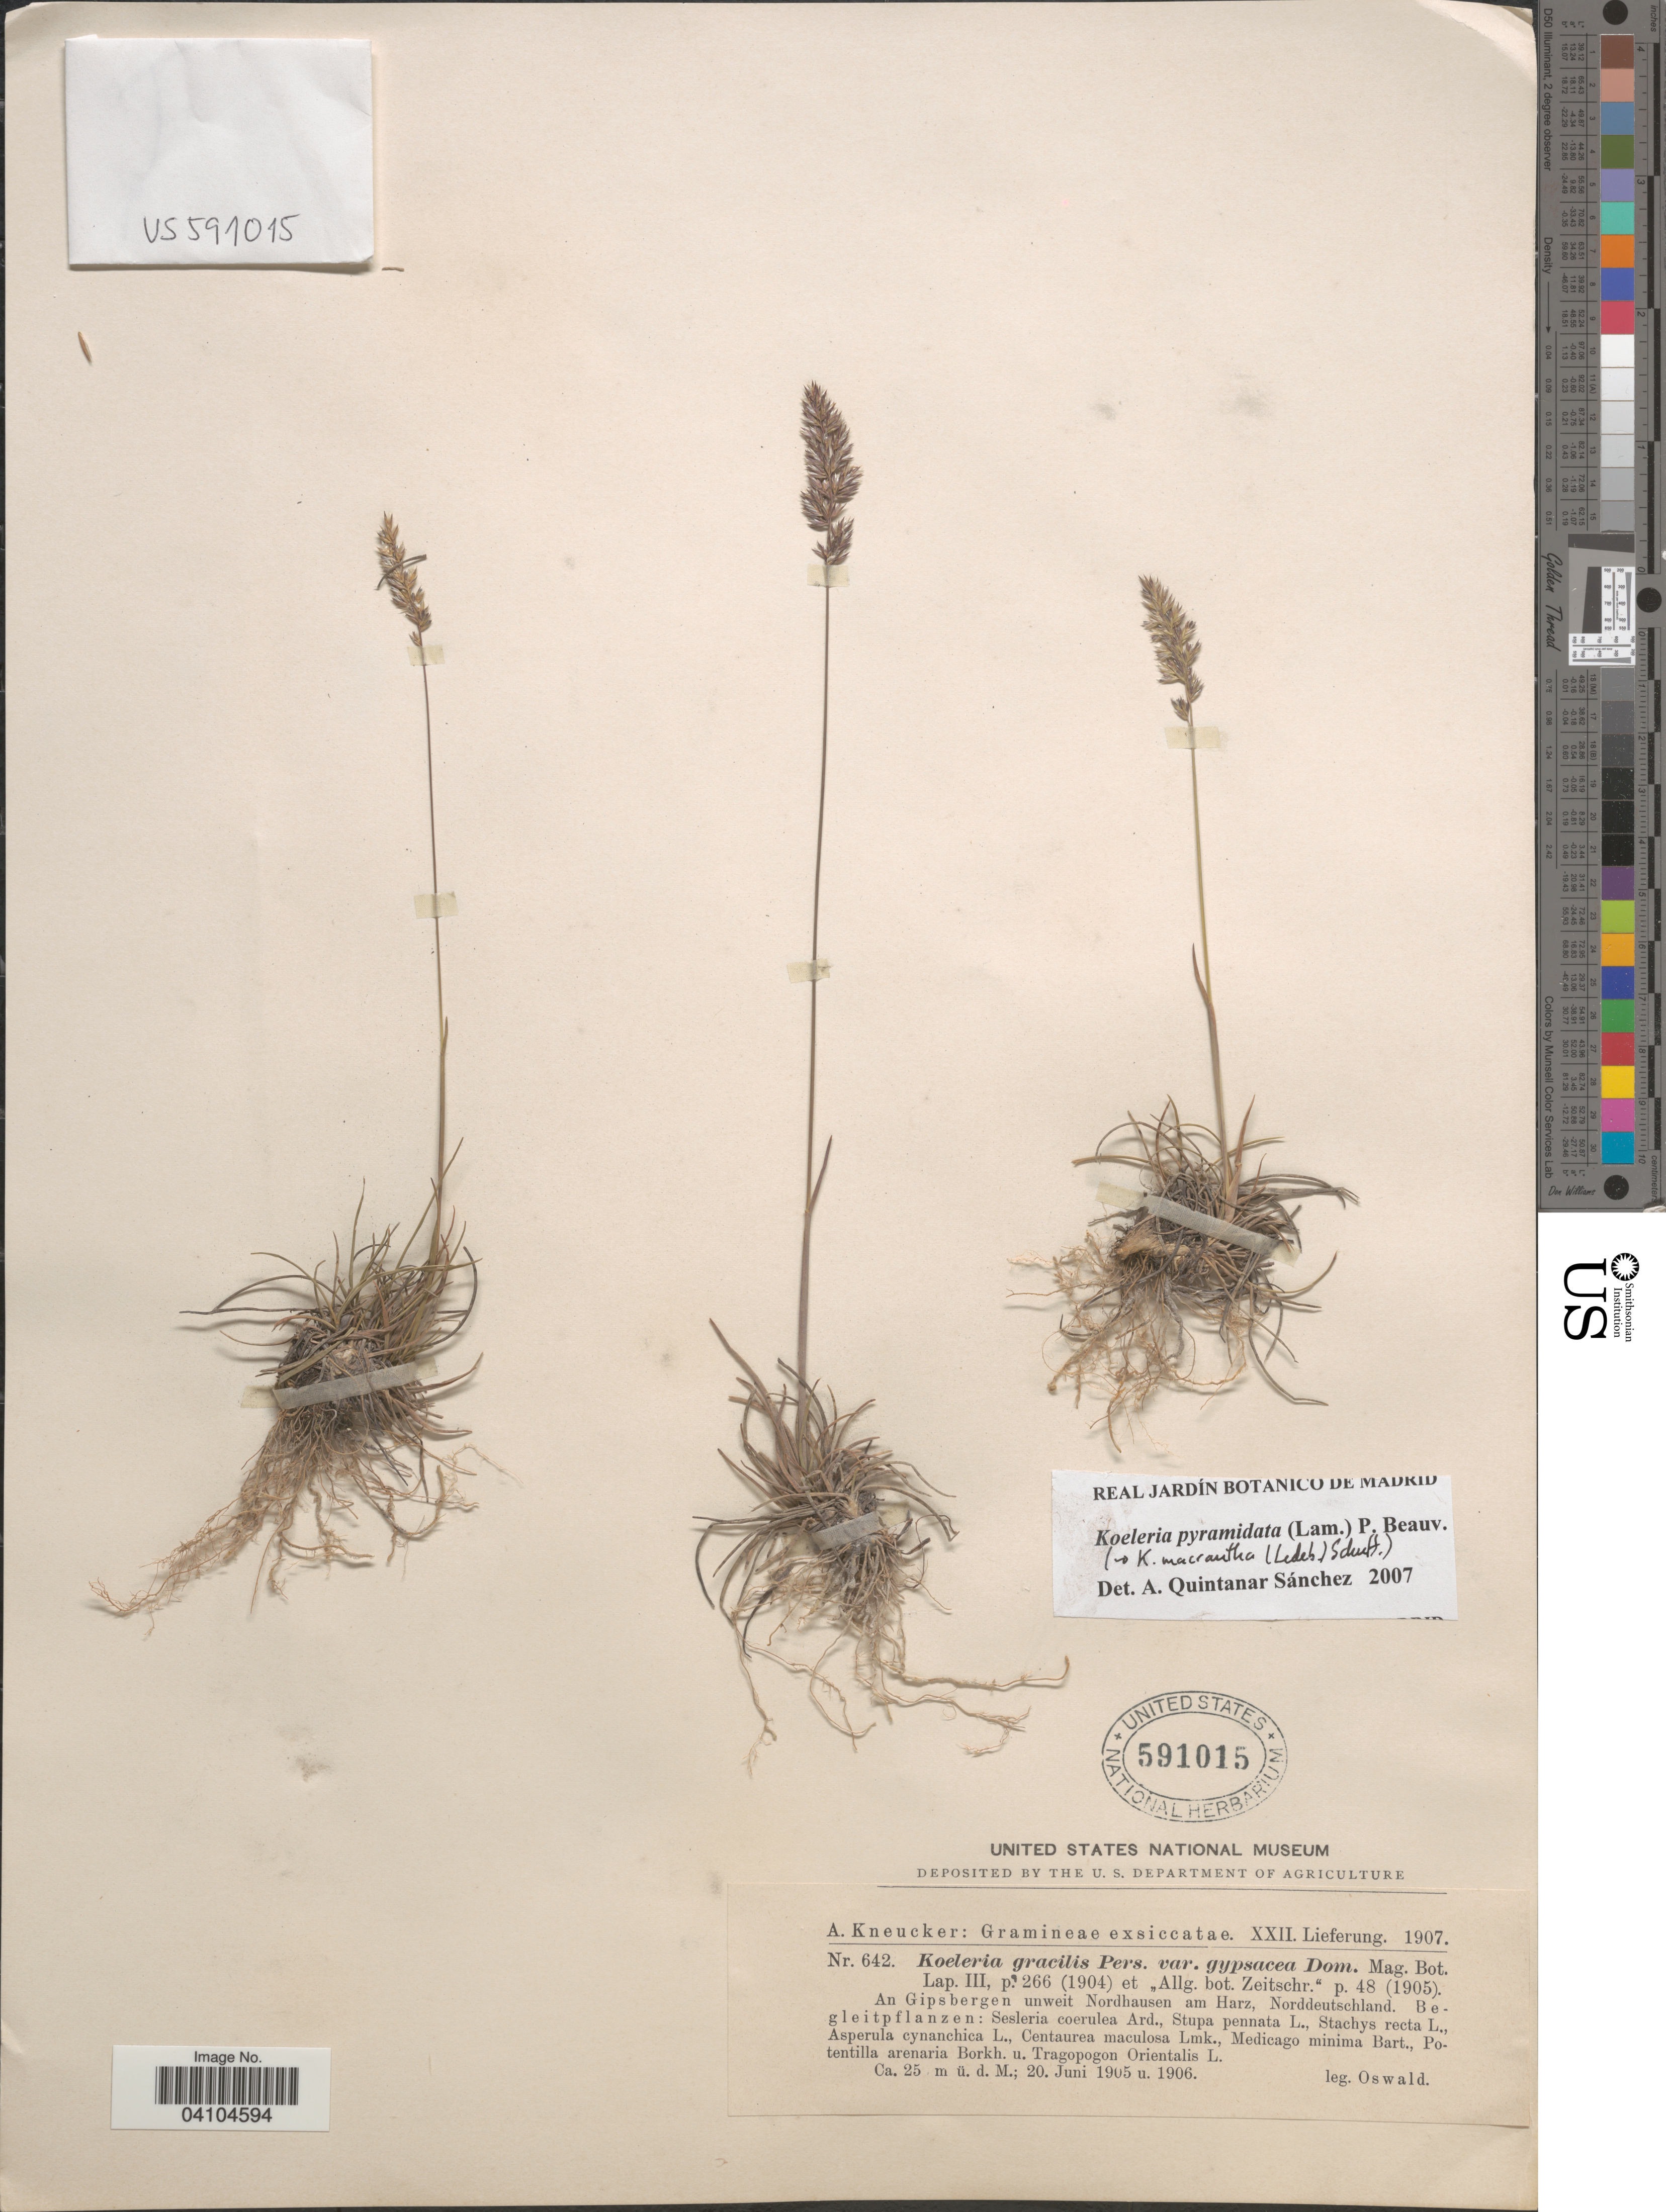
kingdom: Plantae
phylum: Tracheophyta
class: Liliopsida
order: Poales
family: Poaceae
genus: Koeleria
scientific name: Koeleria pyramidata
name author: (Lam.) P. Beauv.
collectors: Oswald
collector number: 642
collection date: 1905-06-20/1906-06-20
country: Germany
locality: An Gipsbergen unweit Nordhausen am Harz, Norddeutschland.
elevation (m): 25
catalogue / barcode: US 591015